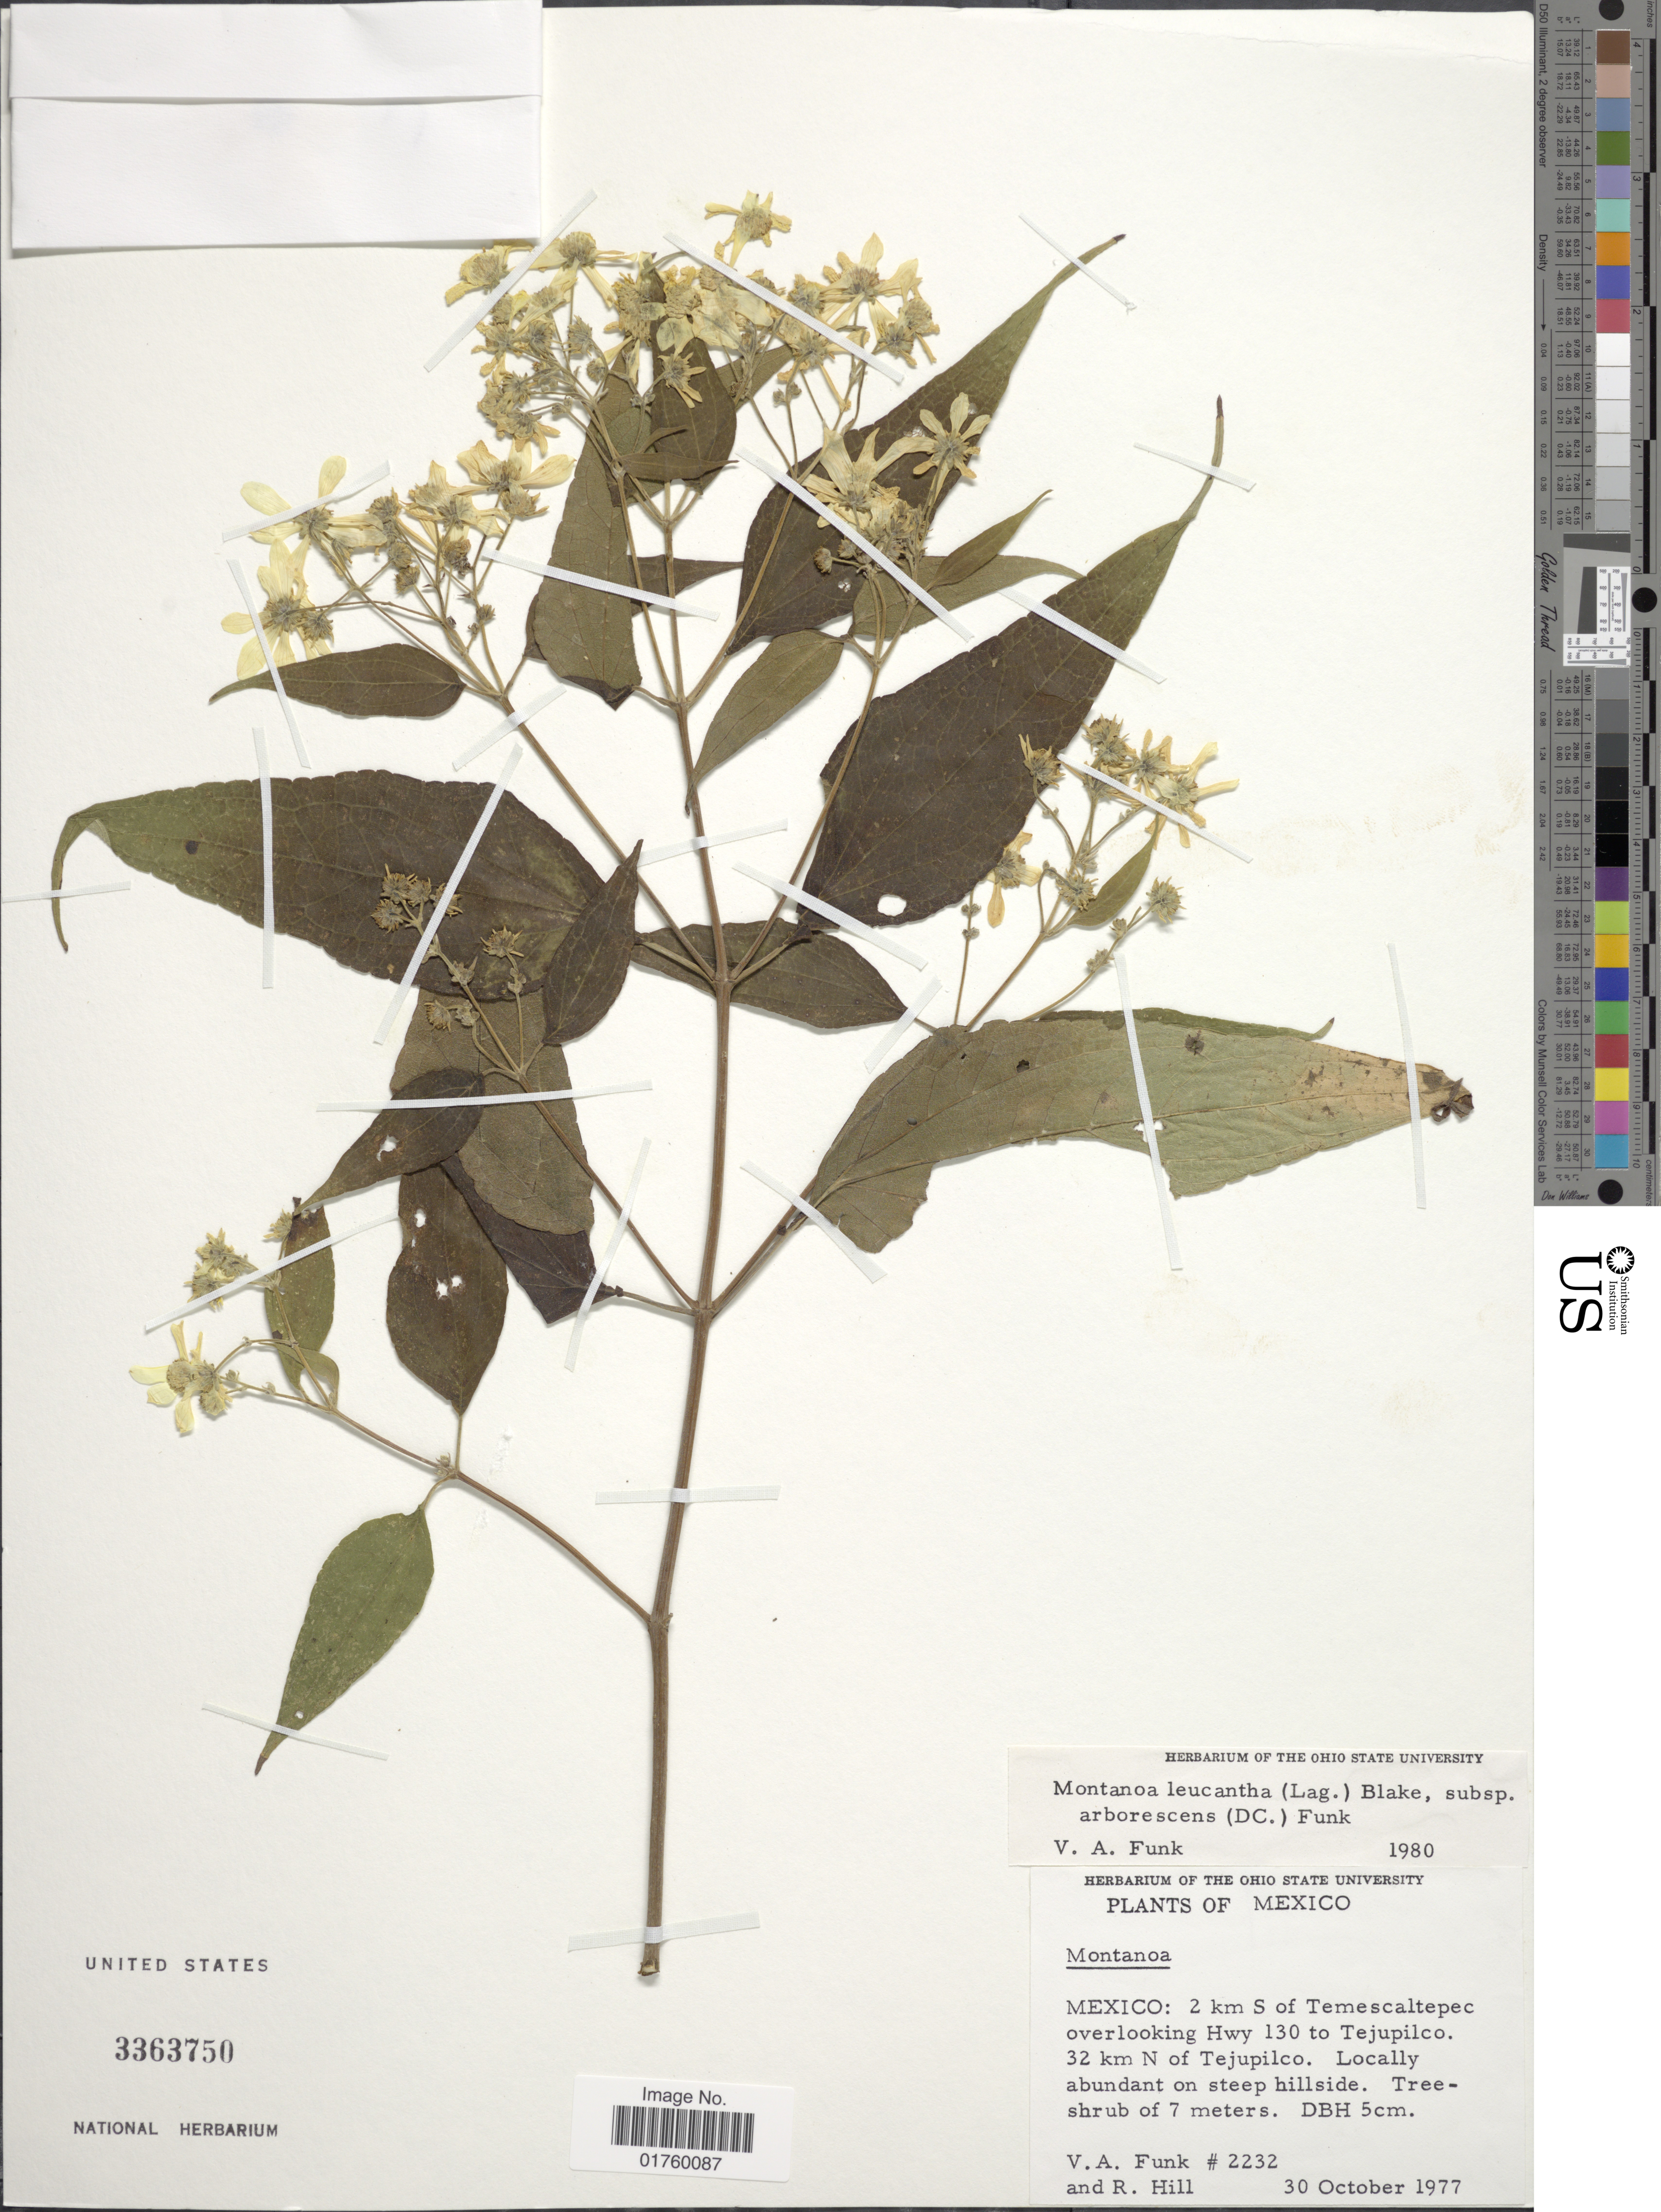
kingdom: Plantae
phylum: Tracheophyta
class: Magnoliopsida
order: Asterales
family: Asteraceae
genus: Montanoa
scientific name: Montanoa leucantha subsp. arborescens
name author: (DC.) V.A. Funk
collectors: V. Funk & R. Hill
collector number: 2232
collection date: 1977-10-30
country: Mexico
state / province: México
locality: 2 km S of Temascaltepec overlooking Hwy 130 to Tejupilco, 32 km N of Tejupilco, locally abundant on steep hillside.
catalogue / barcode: US 3363750